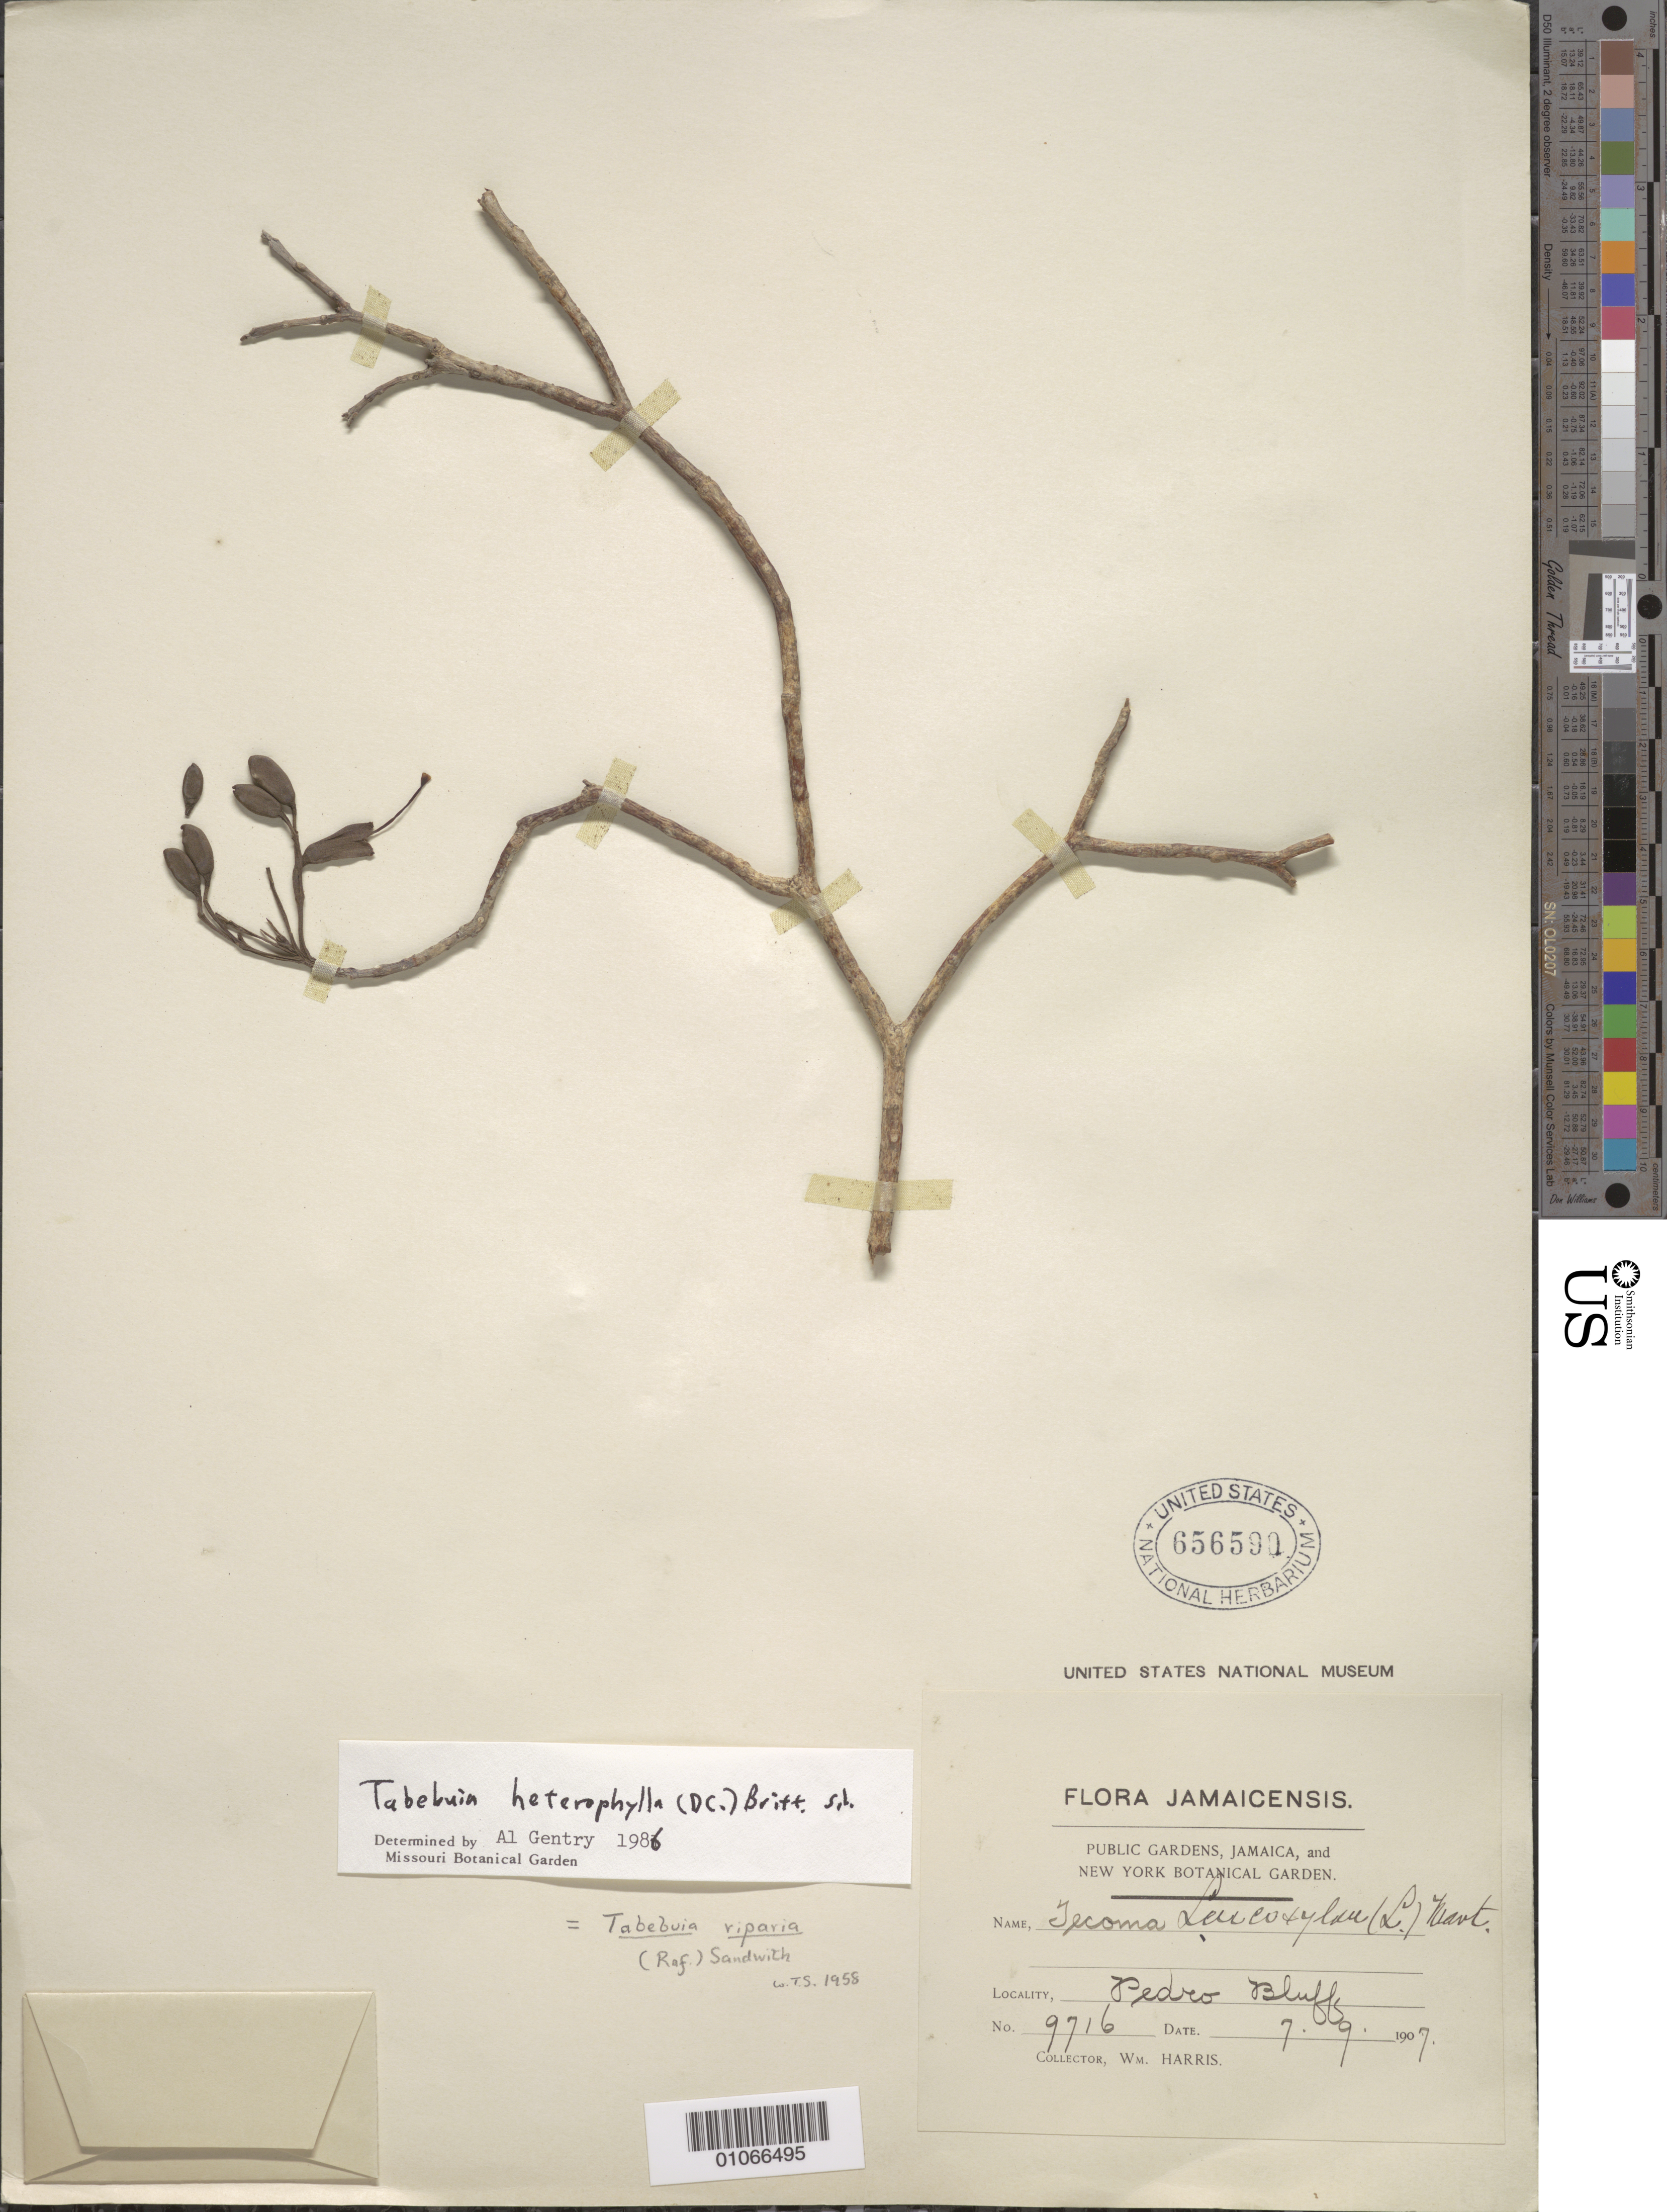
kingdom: Plantae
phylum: Tracheophyta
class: Magnoliopsida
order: Lamiales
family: Bignoniaceae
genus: Tabebuia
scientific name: Tabebuia heterophylla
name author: (DC.) Britton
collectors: W. H. Harris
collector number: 9716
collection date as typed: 07 Sep 1909 or 09 Jul 1909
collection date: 1909-07-09 or 1909-09-07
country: Jamaica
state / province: Saint Elizabeth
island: Jamaica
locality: Pedro Bluff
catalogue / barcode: US 656590